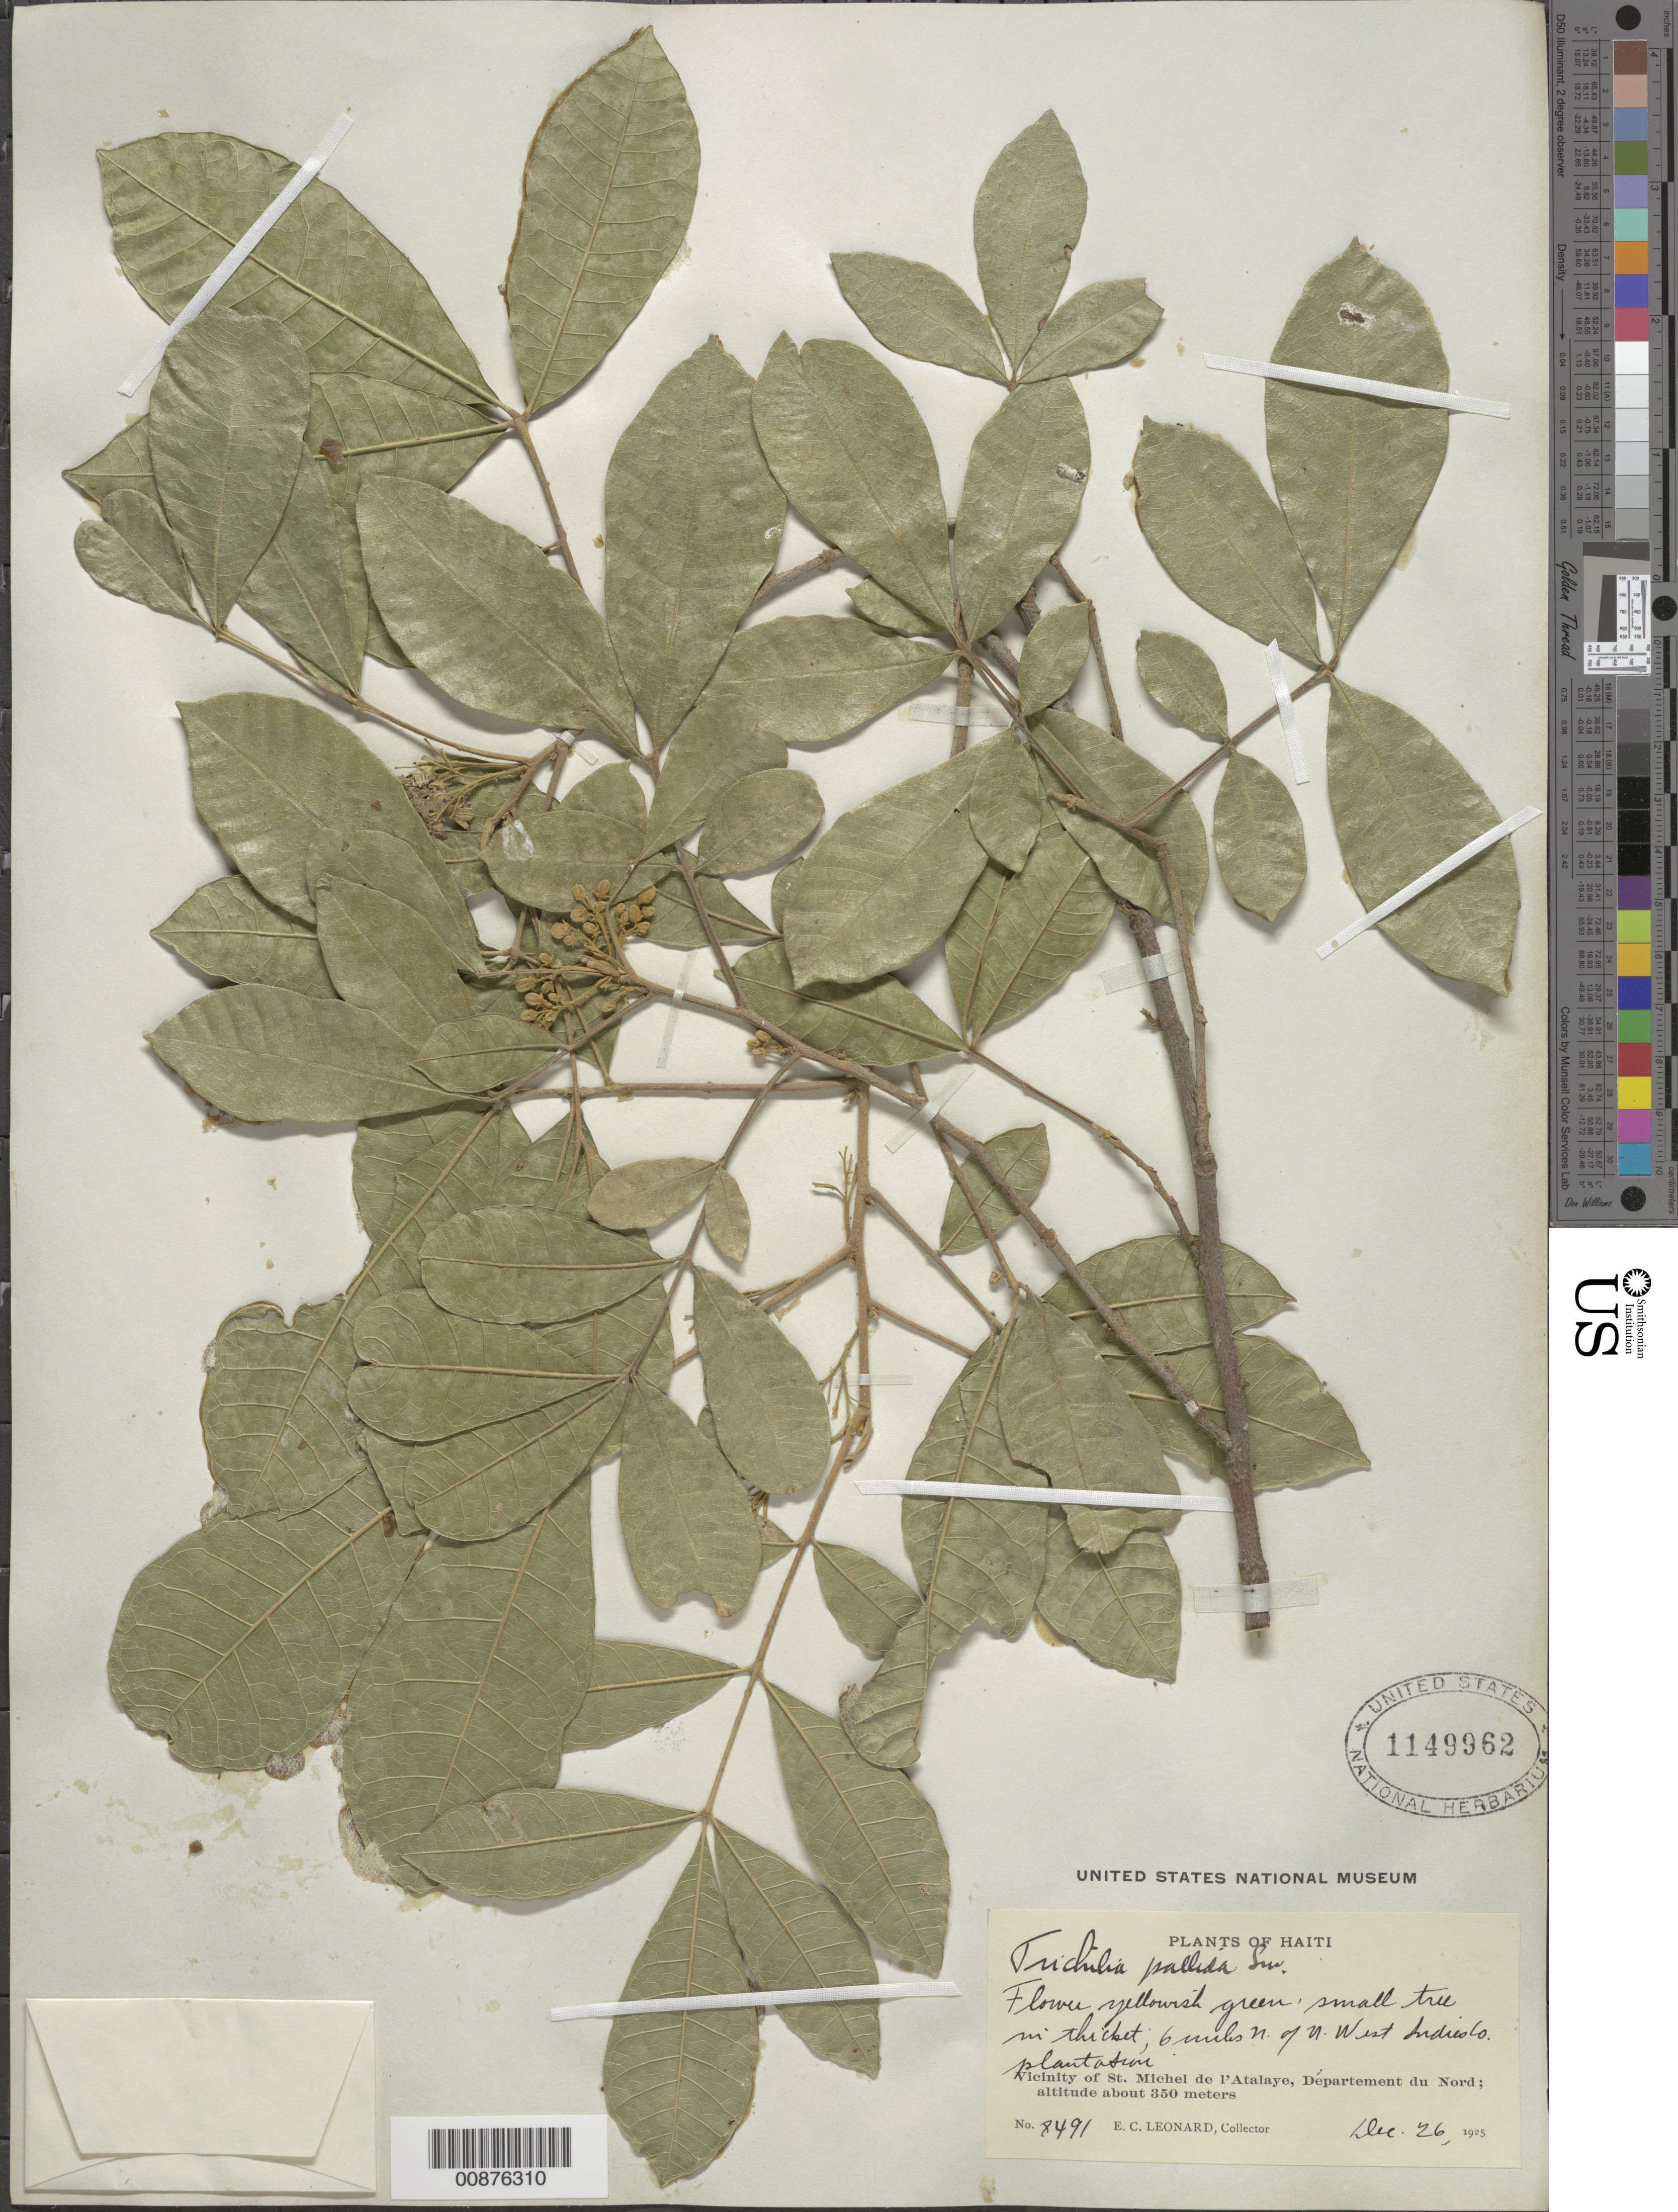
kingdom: Plantae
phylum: Tracheophyta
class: Magnoliopsida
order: Sapindales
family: Meliaceae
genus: Trichilia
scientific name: Trichilia pallida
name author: Sw.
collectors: E. C. Leonard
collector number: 8491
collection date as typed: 26 Dec 1925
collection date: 1925-12-26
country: Haiti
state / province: Artibonite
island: Hispaniola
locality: Vicinity of St. Michel de l'Atalaye, 6 miles N of U West Indies Co. Plantation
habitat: In thicket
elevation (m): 350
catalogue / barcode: US 1149962